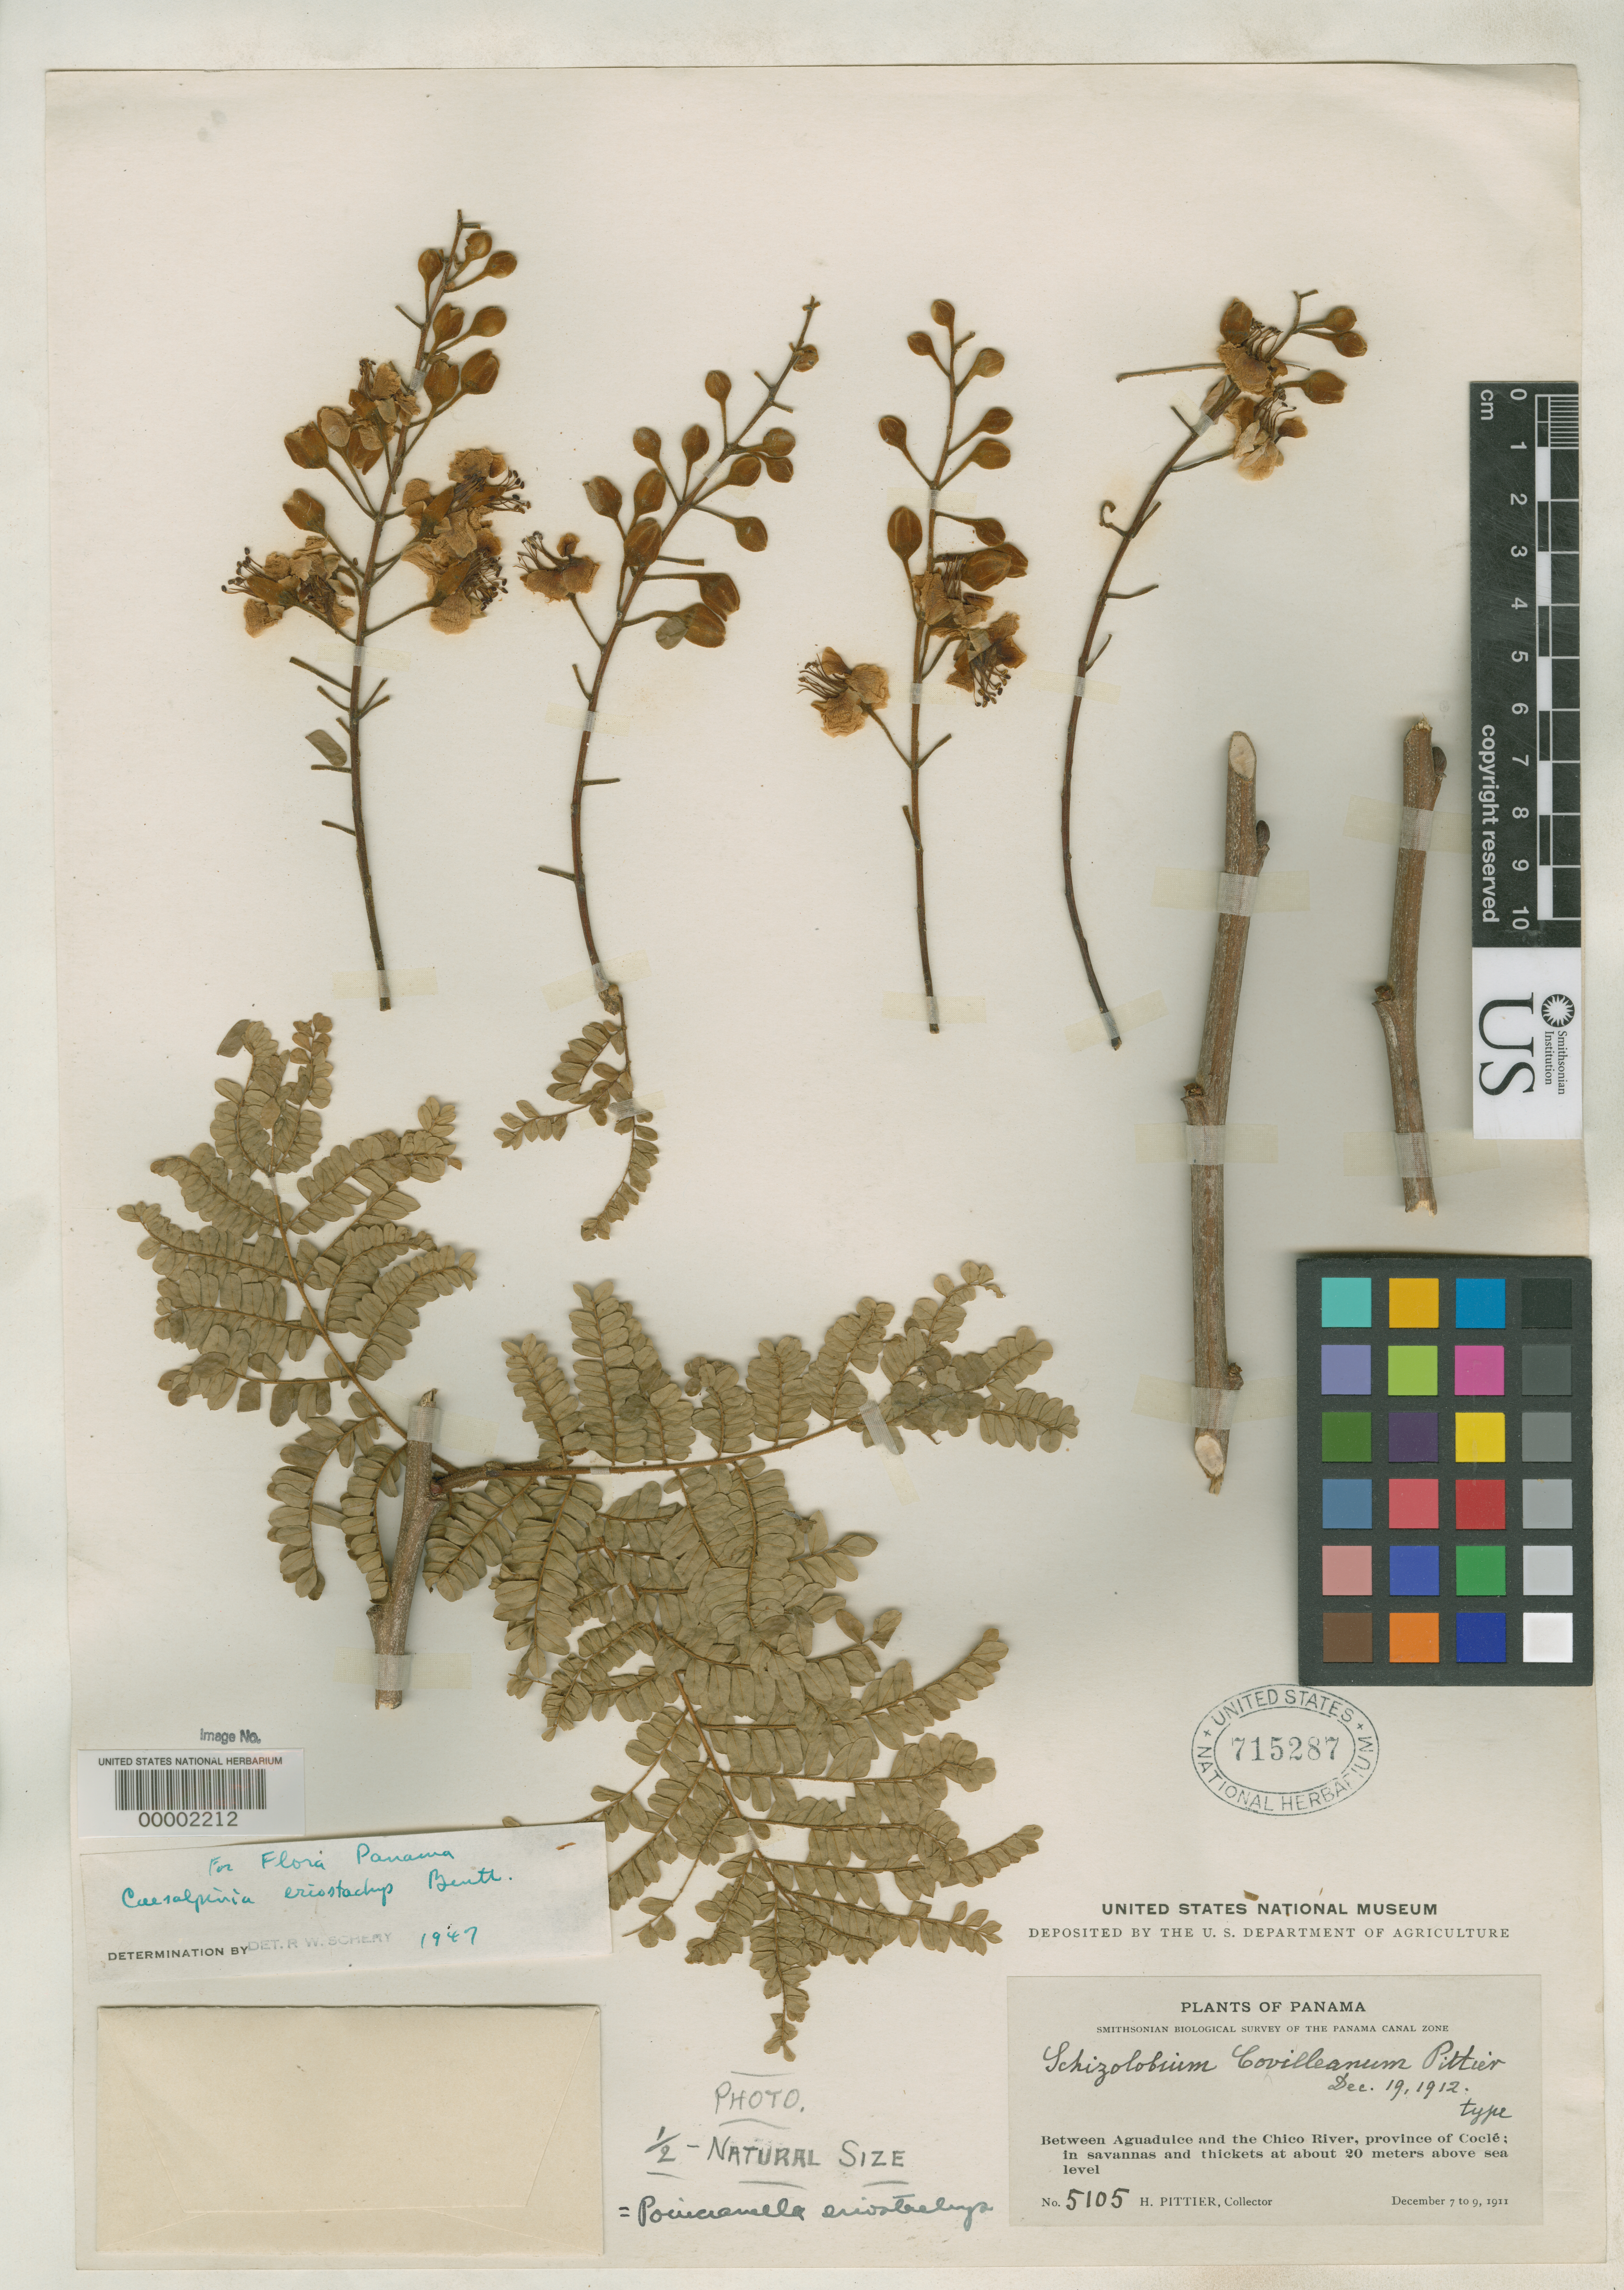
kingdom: Plantae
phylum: Tracheophyta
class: Magnoliopsida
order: Fabales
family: Fabaceae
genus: Schizolobium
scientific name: Schizolobium covilleanum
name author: Pittier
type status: Holotype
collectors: H. F. Pittier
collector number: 5105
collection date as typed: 09 Dec 1911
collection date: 1911-12-09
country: Panama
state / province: Coclé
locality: Pocri, near Agua Dulce.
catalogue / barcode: US 715287